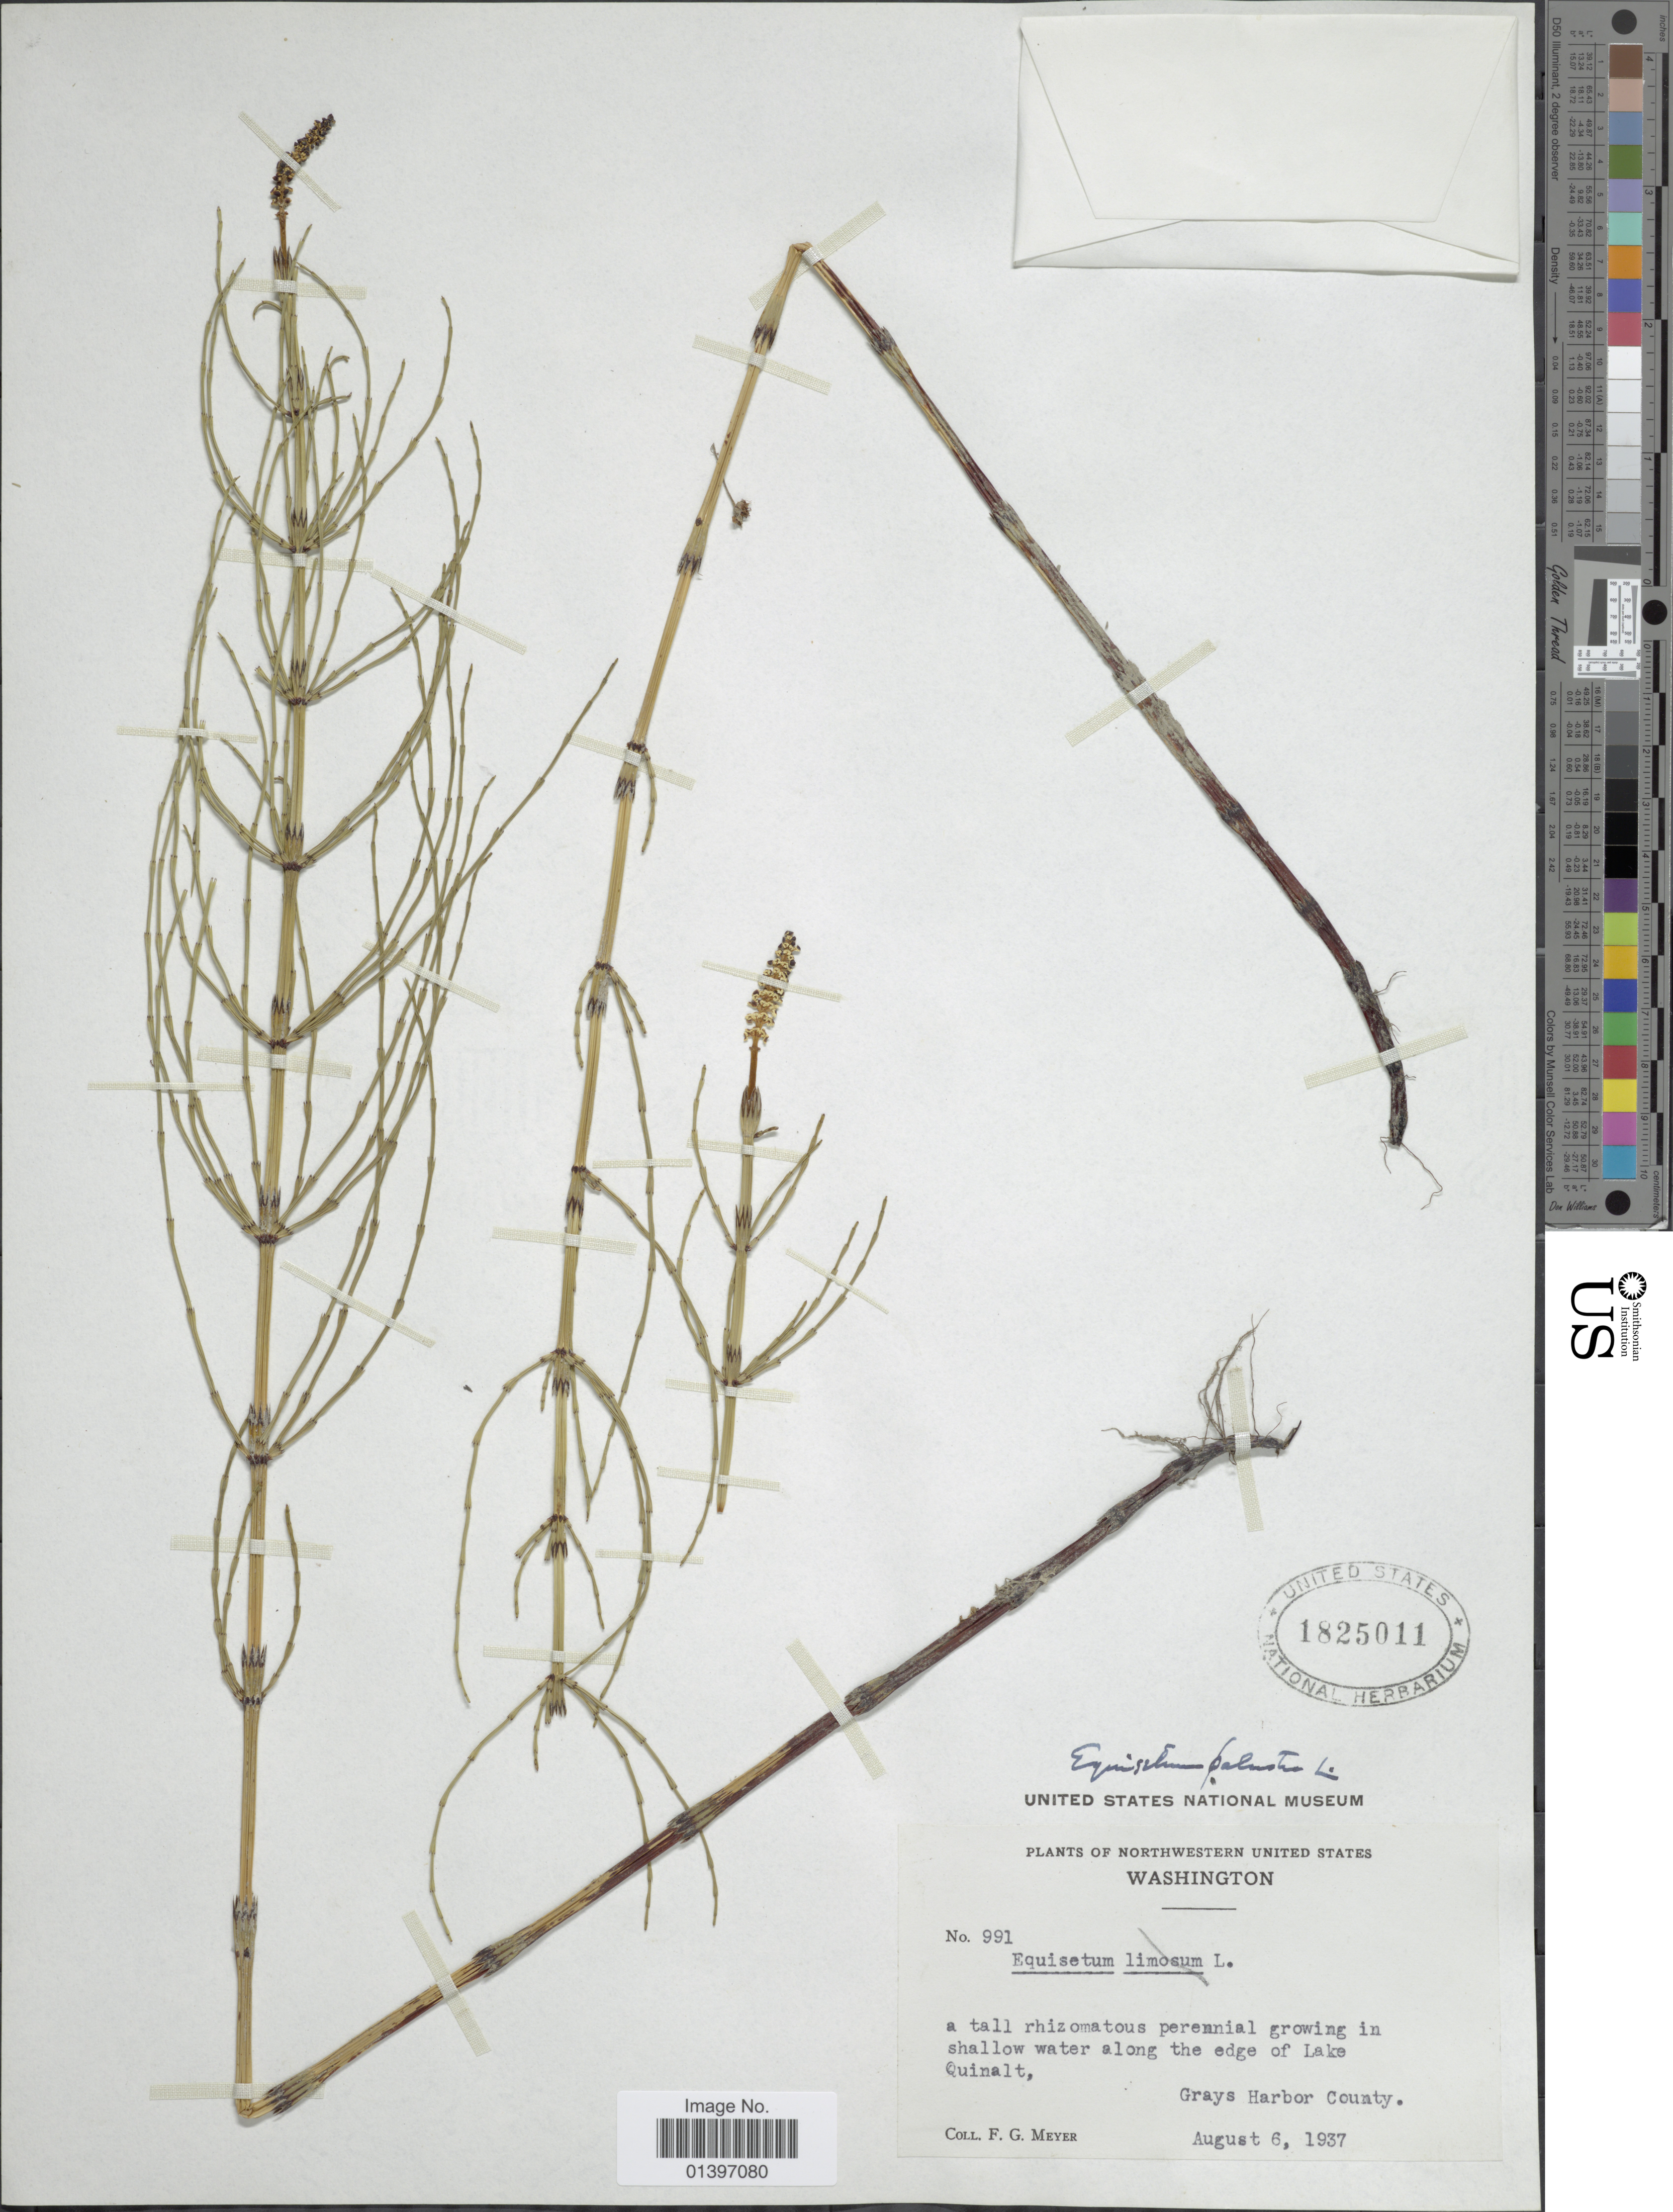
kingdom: Plantae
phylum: Tracheophyta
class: Polypodiopsida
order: Equisetales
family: Equisetaceae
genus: Equisetum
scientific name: Equisetum palustre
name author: L.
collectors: F. G. Meyer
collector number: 991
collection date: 1937-08-06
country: United States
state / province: Washington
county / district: Grays Harbor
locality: Northwestern United States, a tall rhizomatous perennial growing in shallow water along the edge of Lake Quinalt, Grays Harbor County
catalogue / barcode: US 1825011